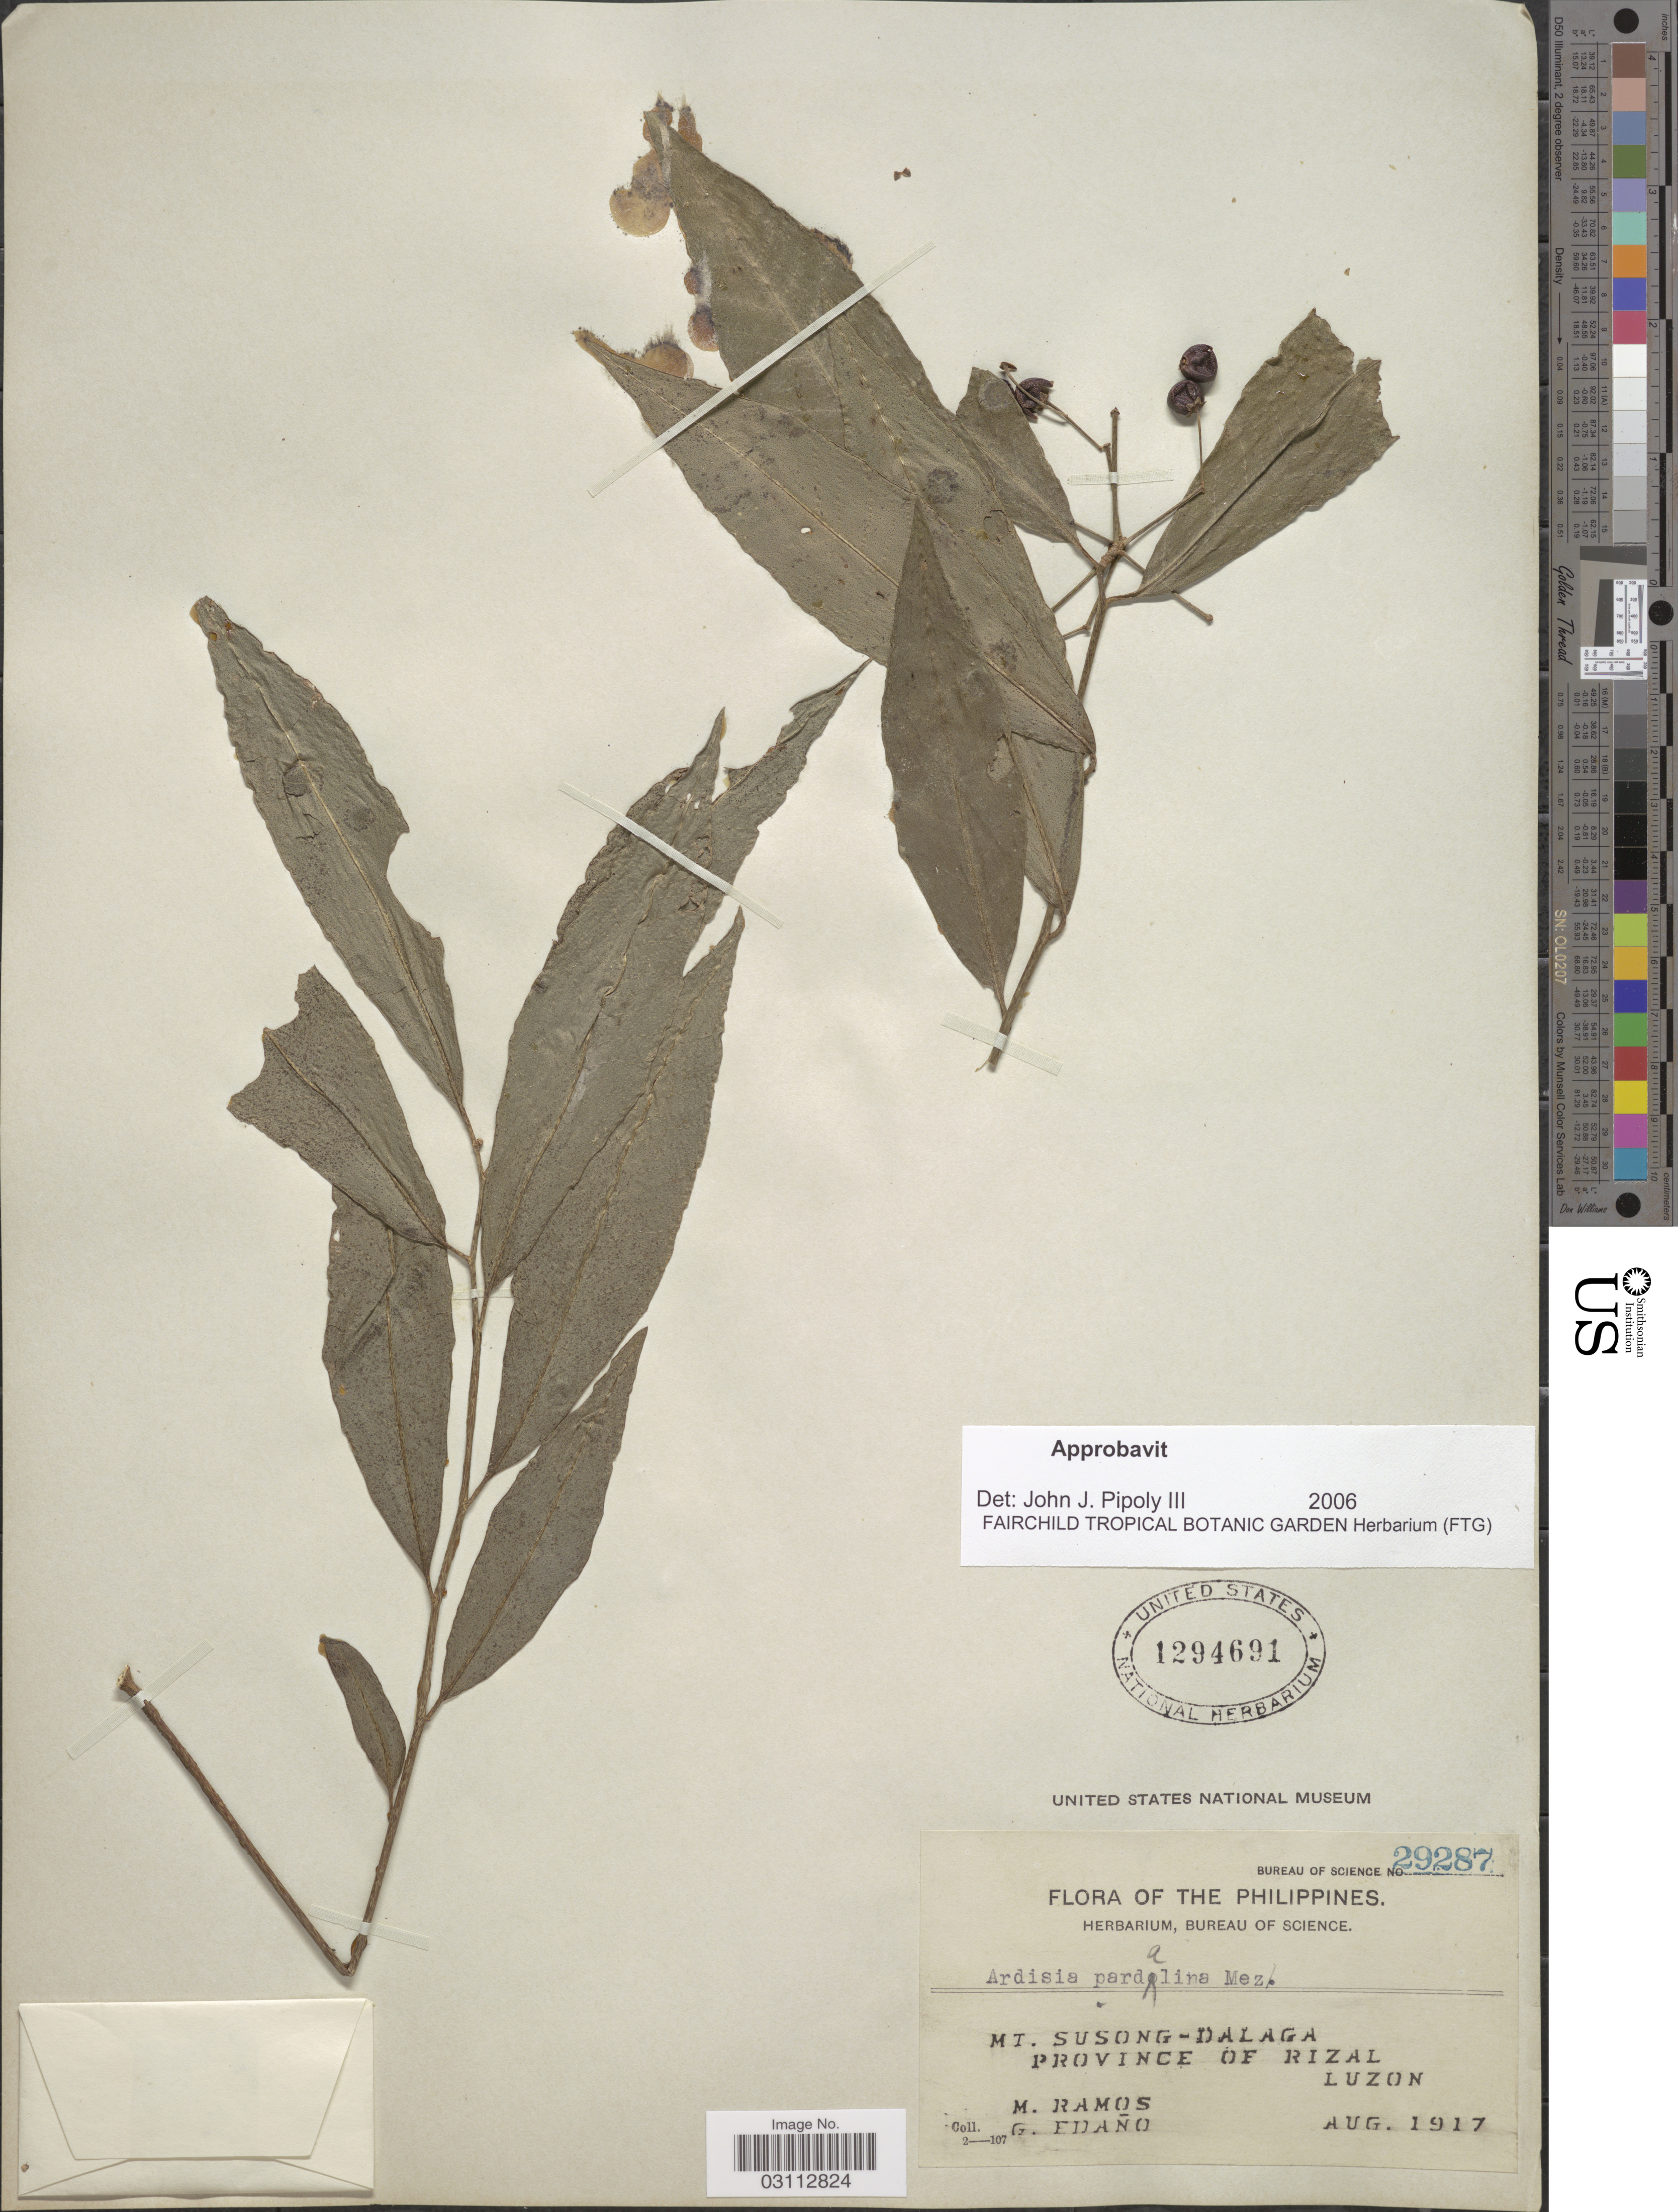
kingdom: Plantae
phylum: Tracheophyta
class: Magnoliopsida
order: Ericales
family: Primulaceae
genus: Ardisia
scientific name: Ardisia pardalina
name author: Mez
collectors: M. Ramos & G. Edaño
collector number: Bureau of Science 29287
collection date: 1917-08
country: Philippines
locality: Mt. Susong-Dalaga. Province of Rizal. Luzon.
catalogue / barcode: US 1294691